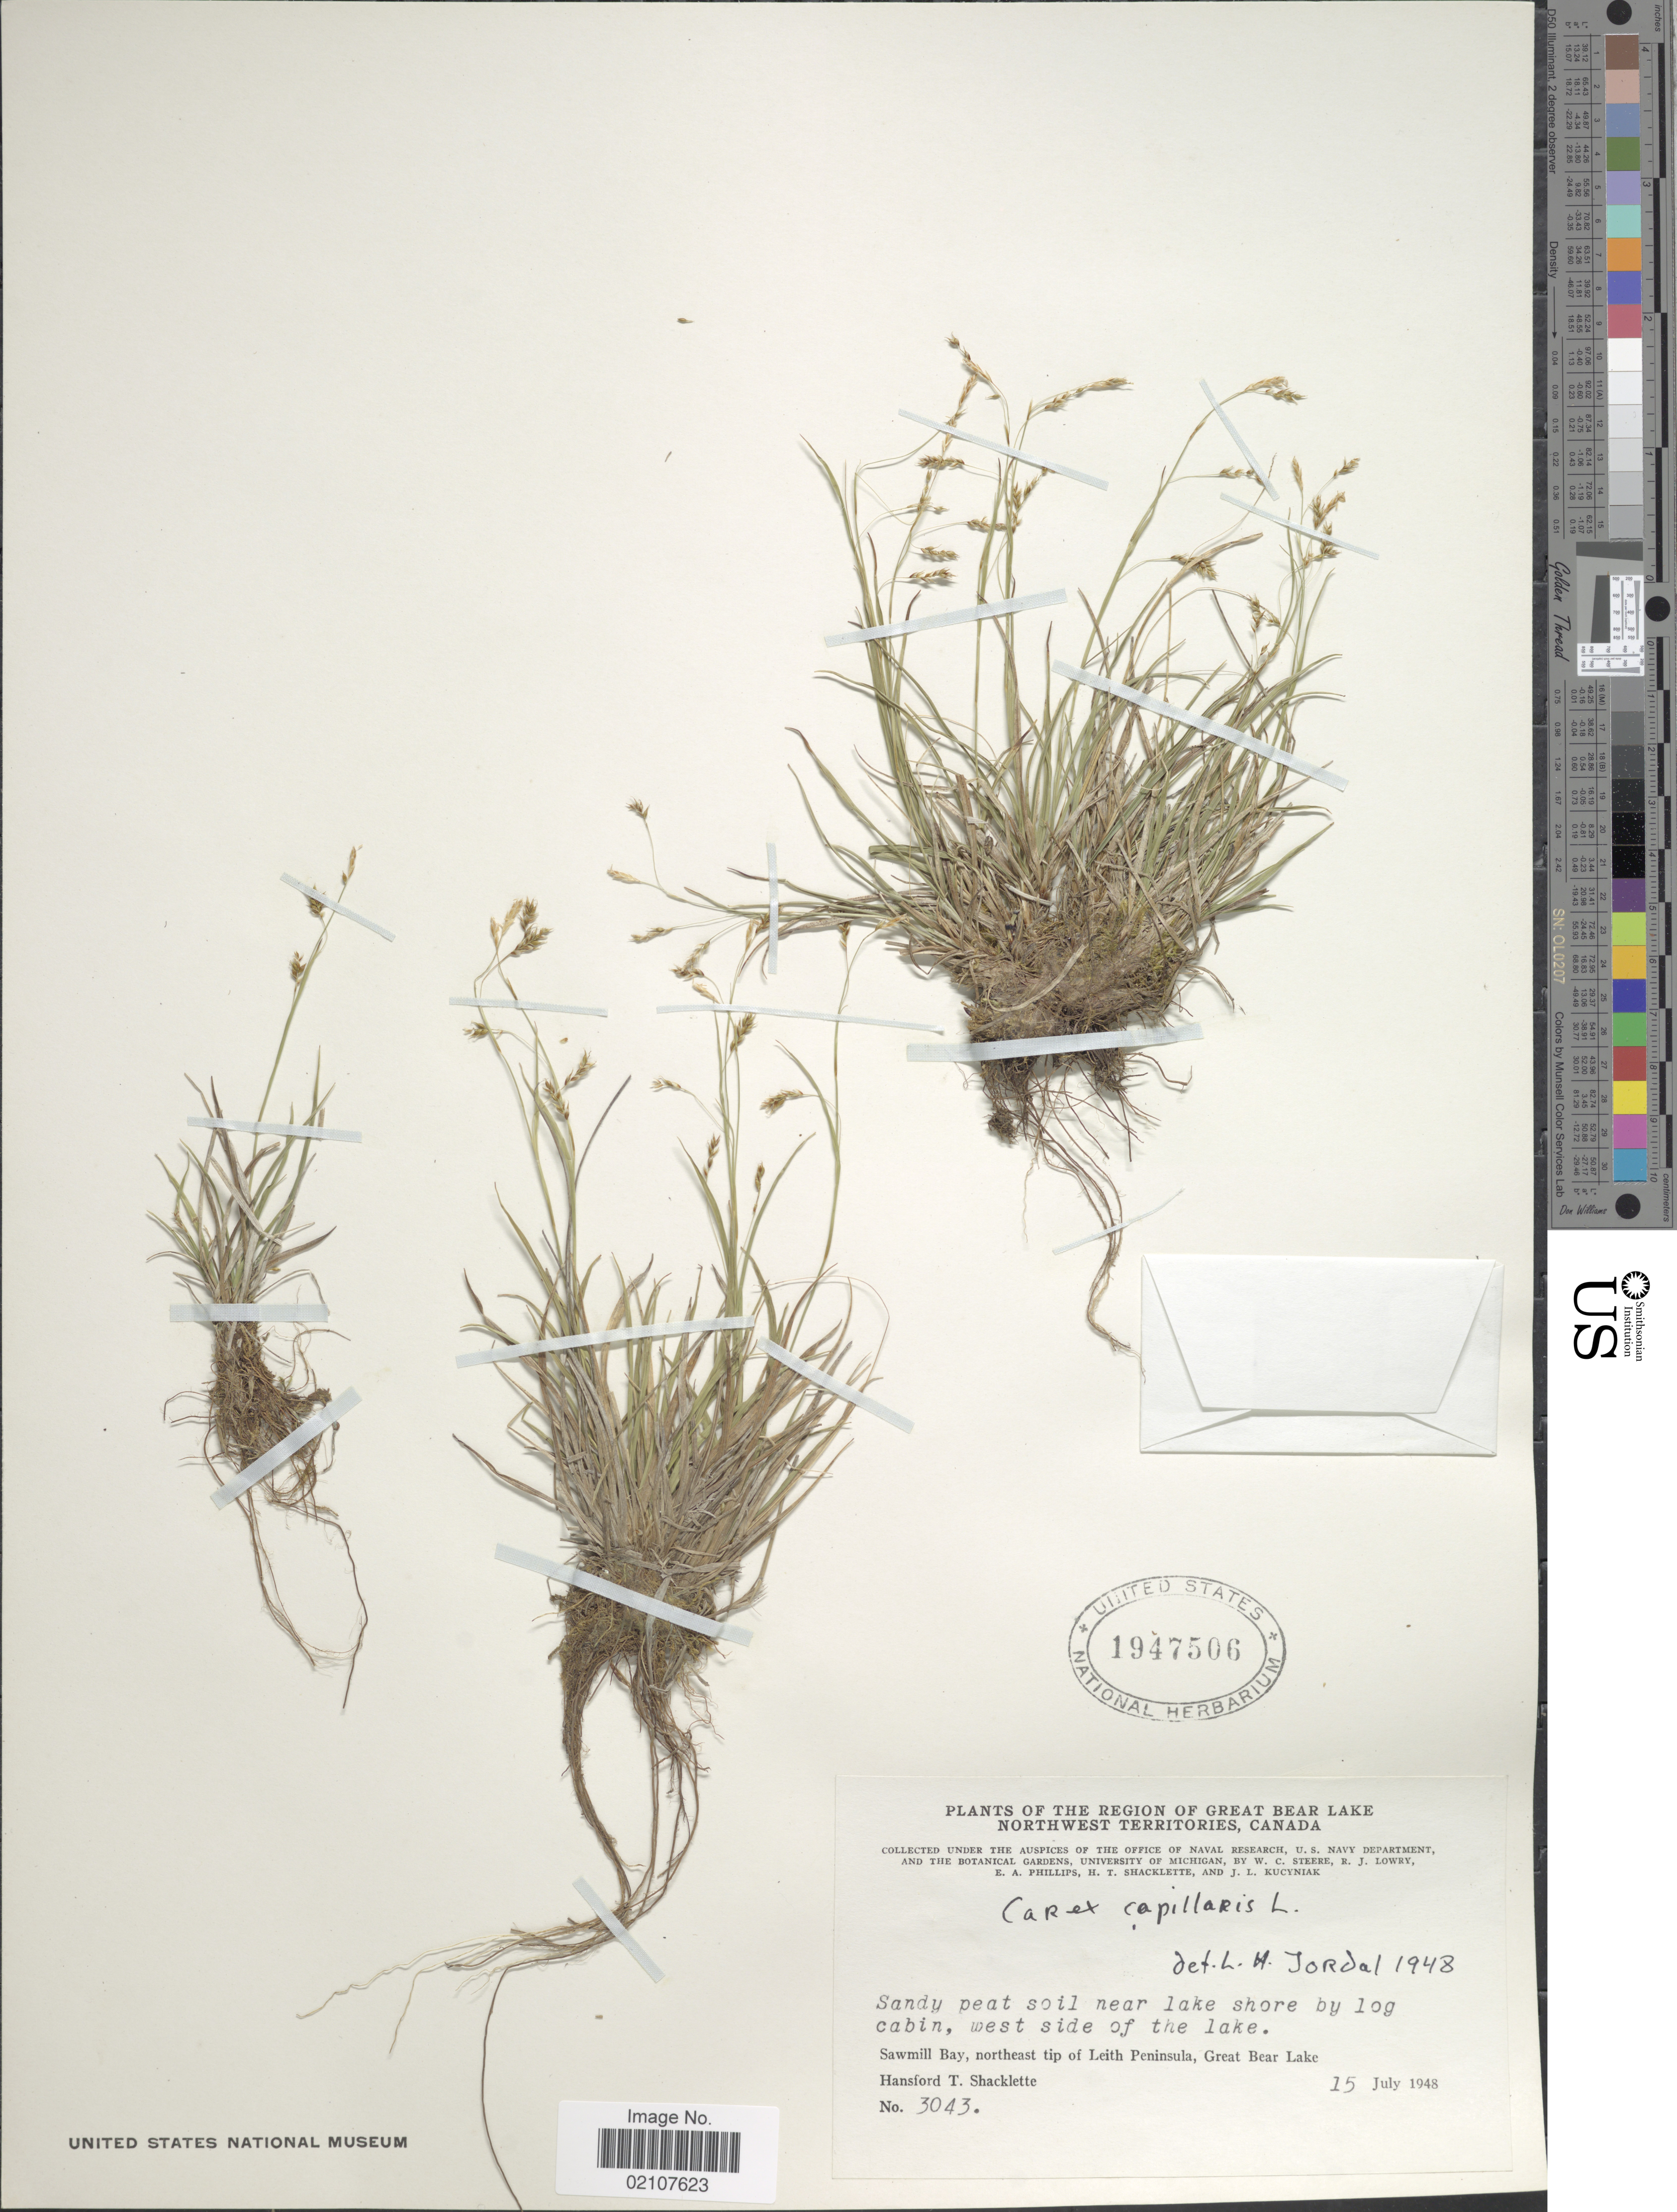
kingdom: Plantae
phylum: Tracheophyta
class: Liliopsida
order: Poales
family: Cyperaceae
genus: Carex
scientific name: Carex capillaris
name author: L.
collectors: H. Shacklette, W. C. Steere, R. Lowry, E. Phillips & et al.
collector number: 3043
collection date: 1948-07-15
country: Canada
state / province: Northwest Territories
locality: Northwest Territories, Canada. Sawmill bay, northeast tip of Leith Peninsula, Great Bear Lake. Sandy peat soil near lake shore by log cabin , west side of the lake.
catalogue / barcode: US 1947506